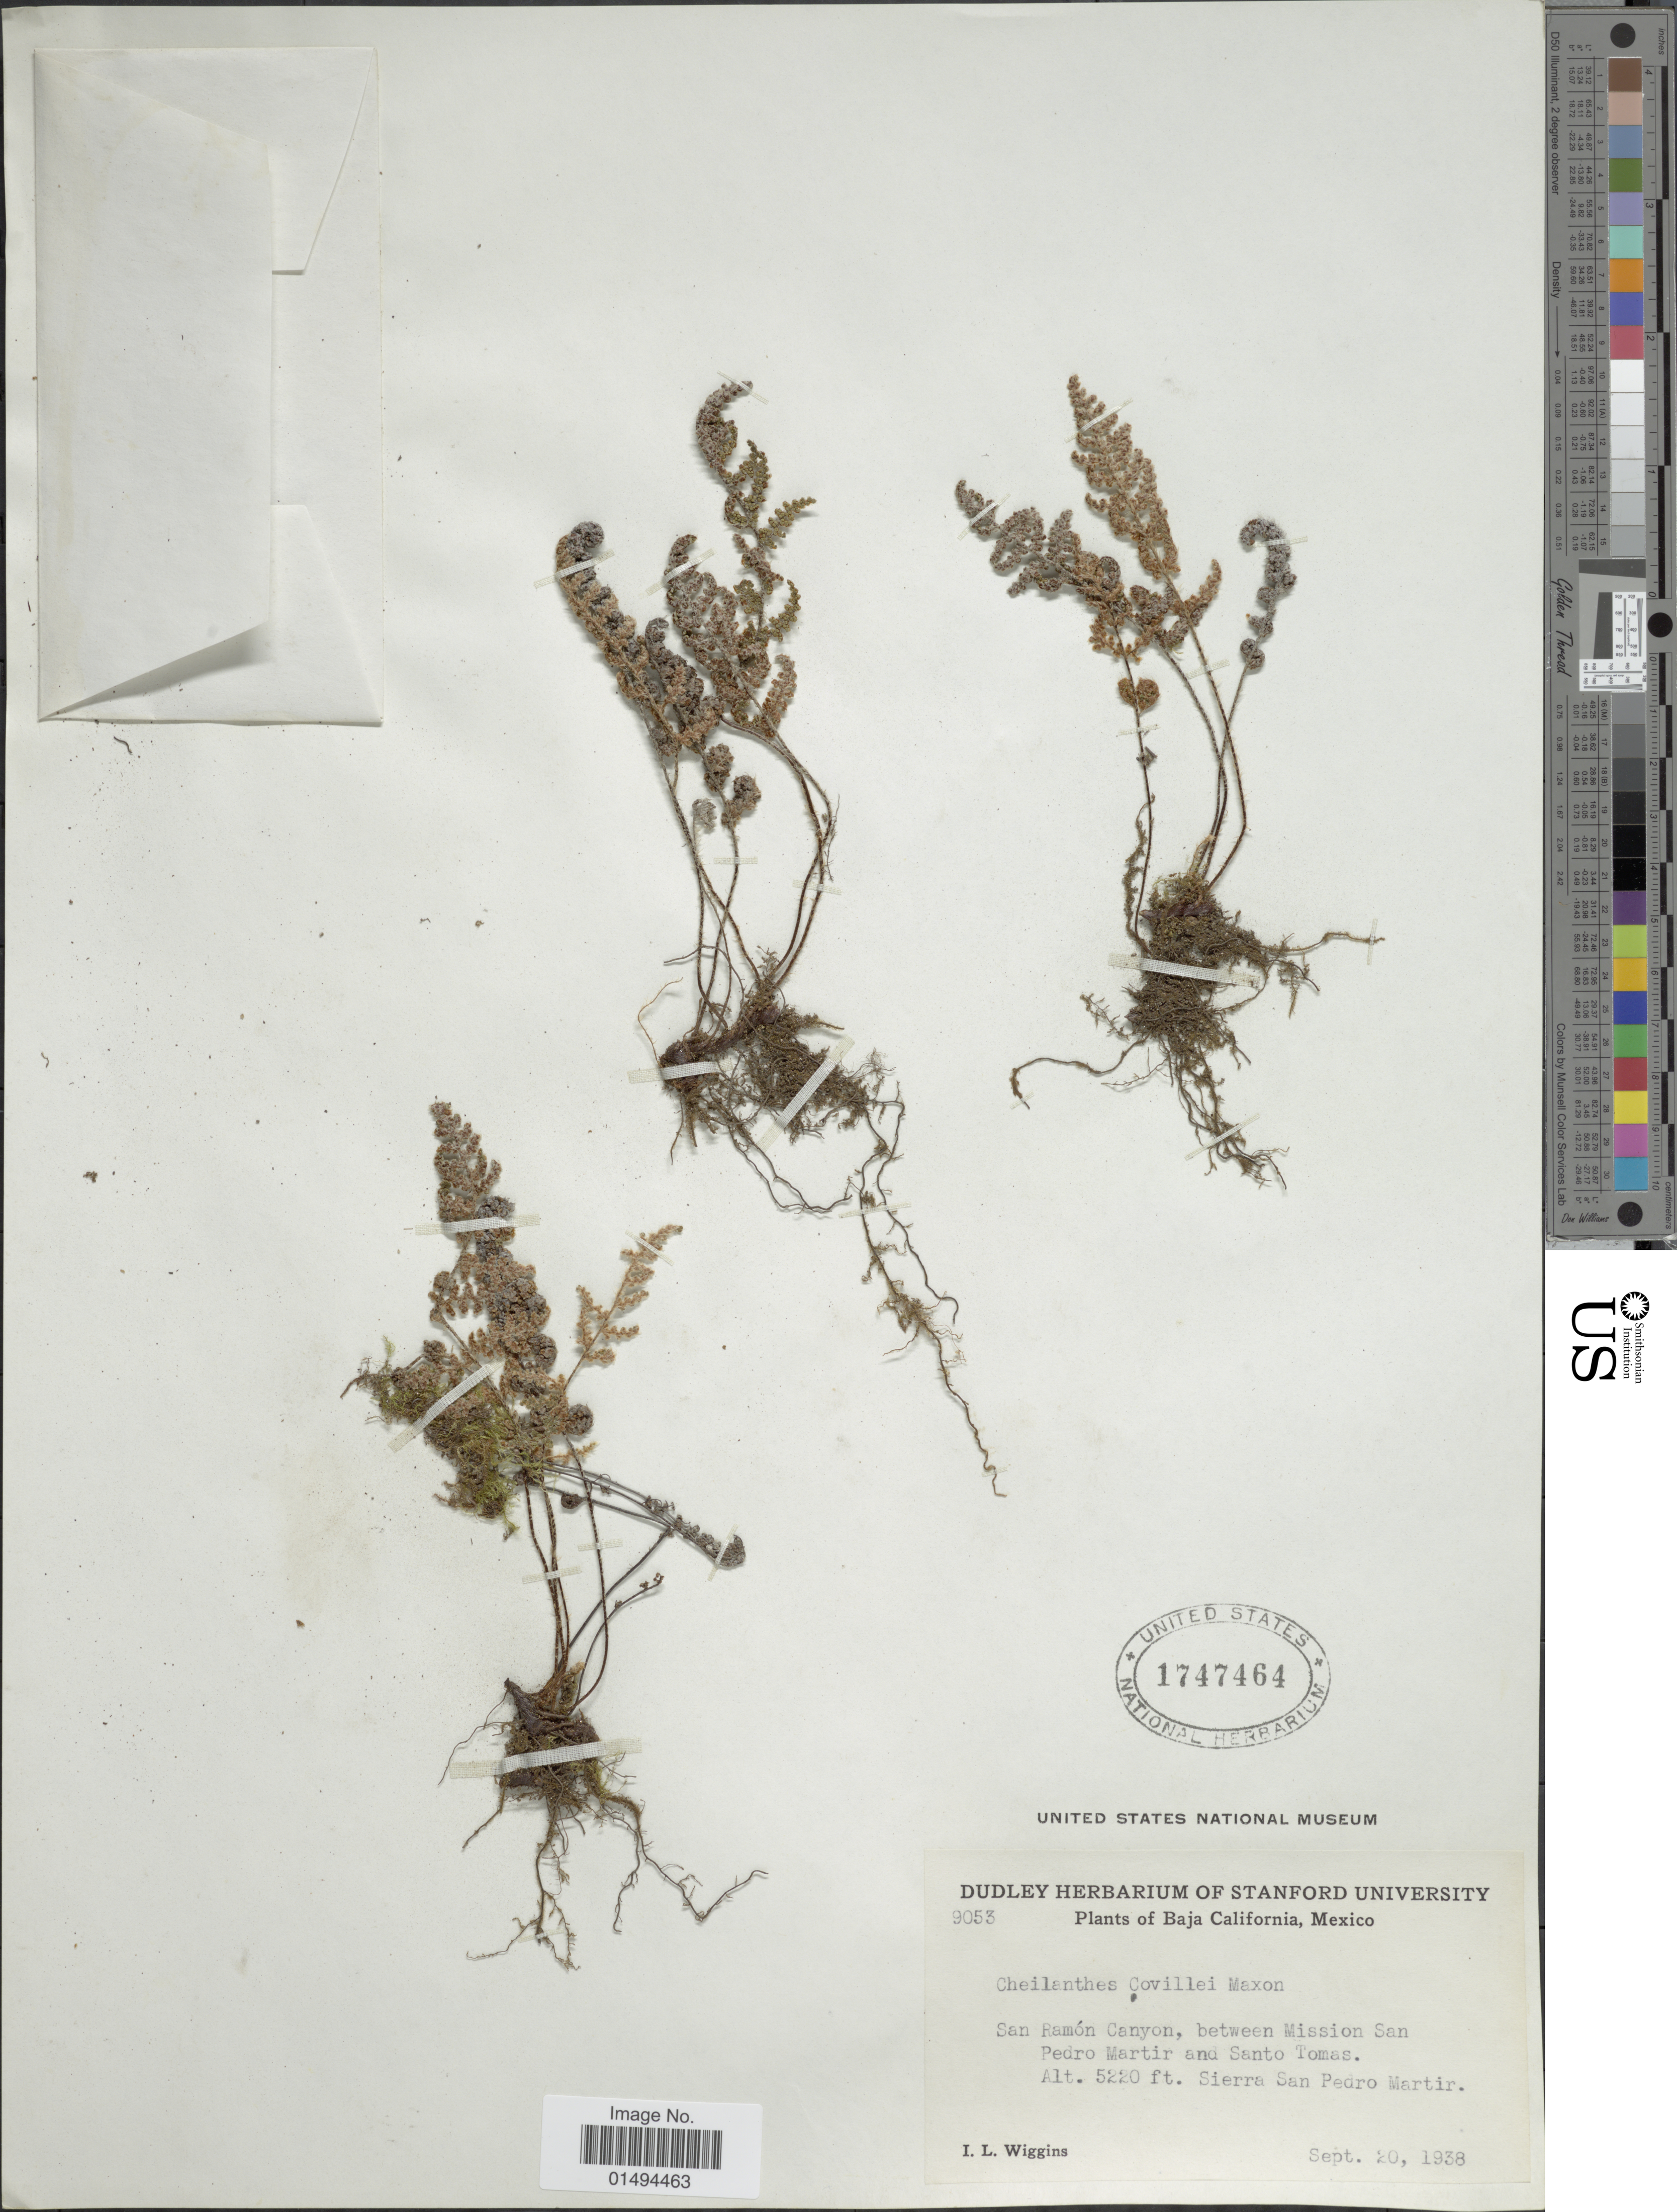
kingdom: Plantae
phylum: Tracheophyta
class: Polypodiopsida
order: Polypodiales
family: Pteridaceae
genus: Myriopteris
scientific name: Myriopteris covillei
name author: (Maxon) Á. Löve & D. Löve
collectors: I. L. Wiggins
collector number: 9053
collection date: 1938-09-20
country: Mexico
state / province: Baja California Sur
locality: San Ramon Canyon, between Mission San Pedro Martir and Santo Tomas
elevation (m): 1591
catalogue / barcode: US 1747464